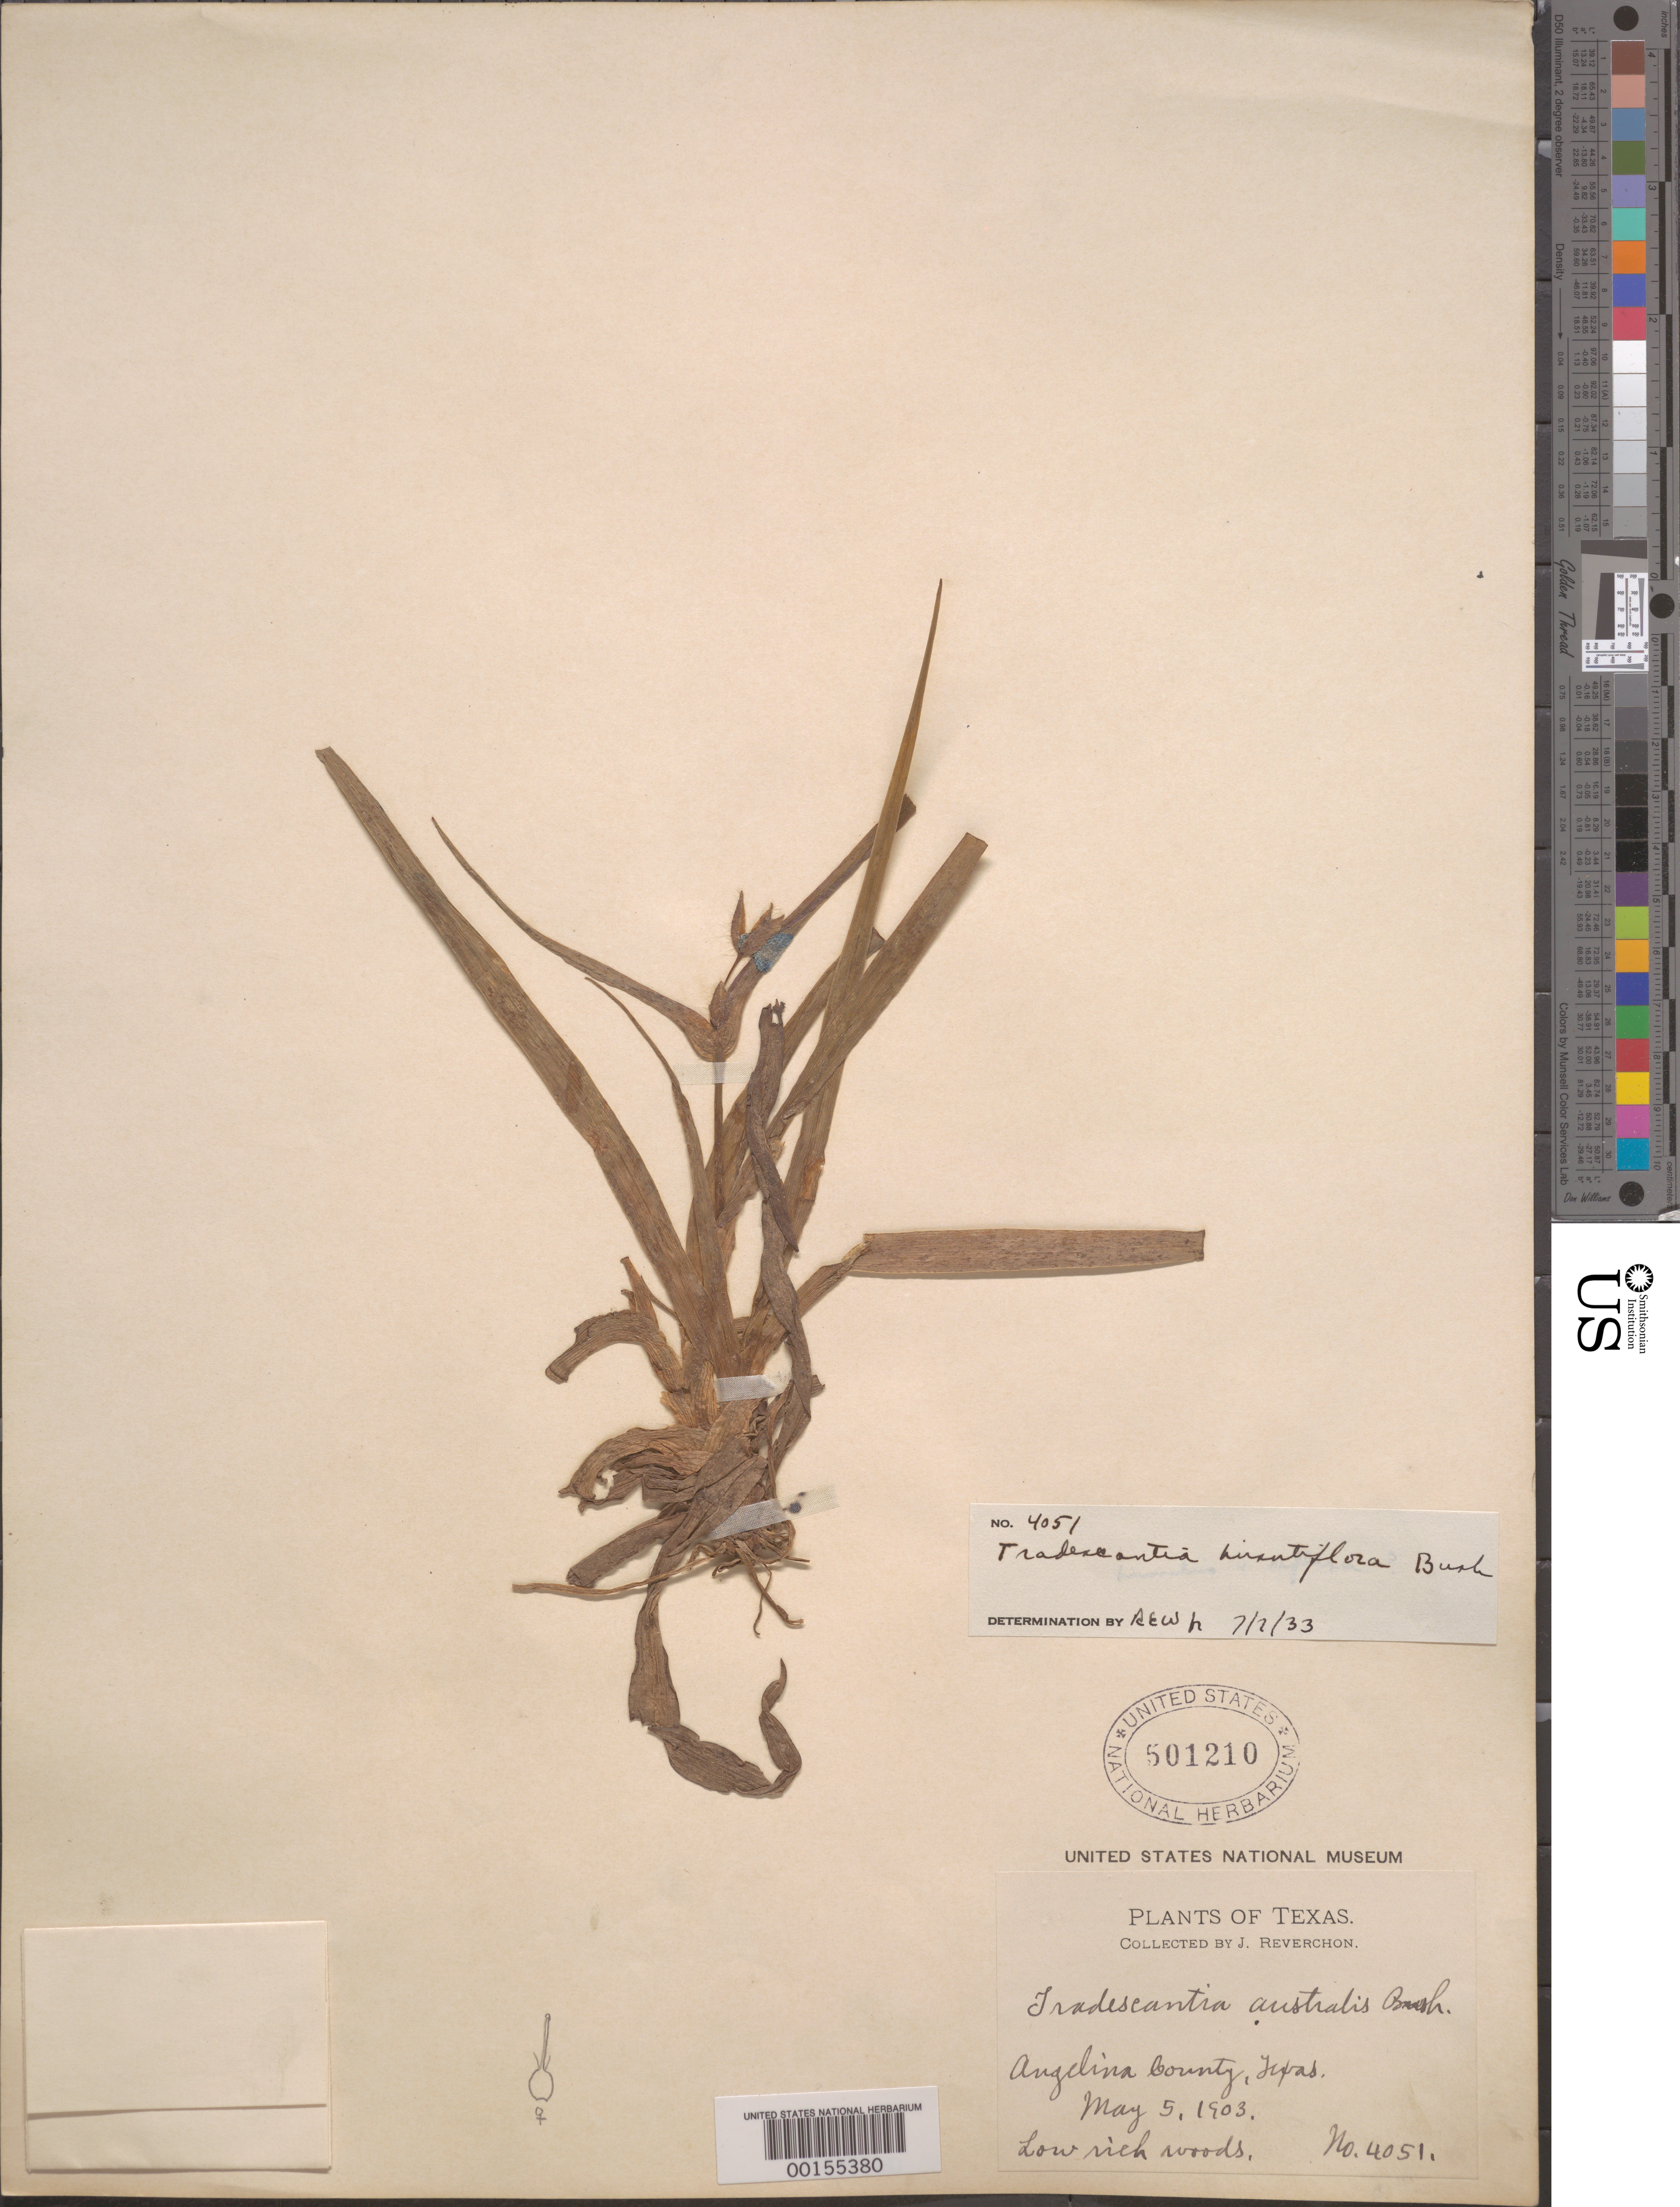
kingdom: Plantae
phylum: Tracheophyta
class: Liliopsida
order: Commelinales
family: Commelinaceae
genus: Tradescantia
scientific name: Tradescantia hirsutiflora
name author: Bush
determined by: Woodward, R. E.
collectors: J. Reverchon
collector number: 4051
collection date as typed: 05 May 1903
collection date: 1903-05-05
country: United States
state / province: Texas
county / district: Angelina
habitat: Low, rich woods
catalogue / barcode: US 501210